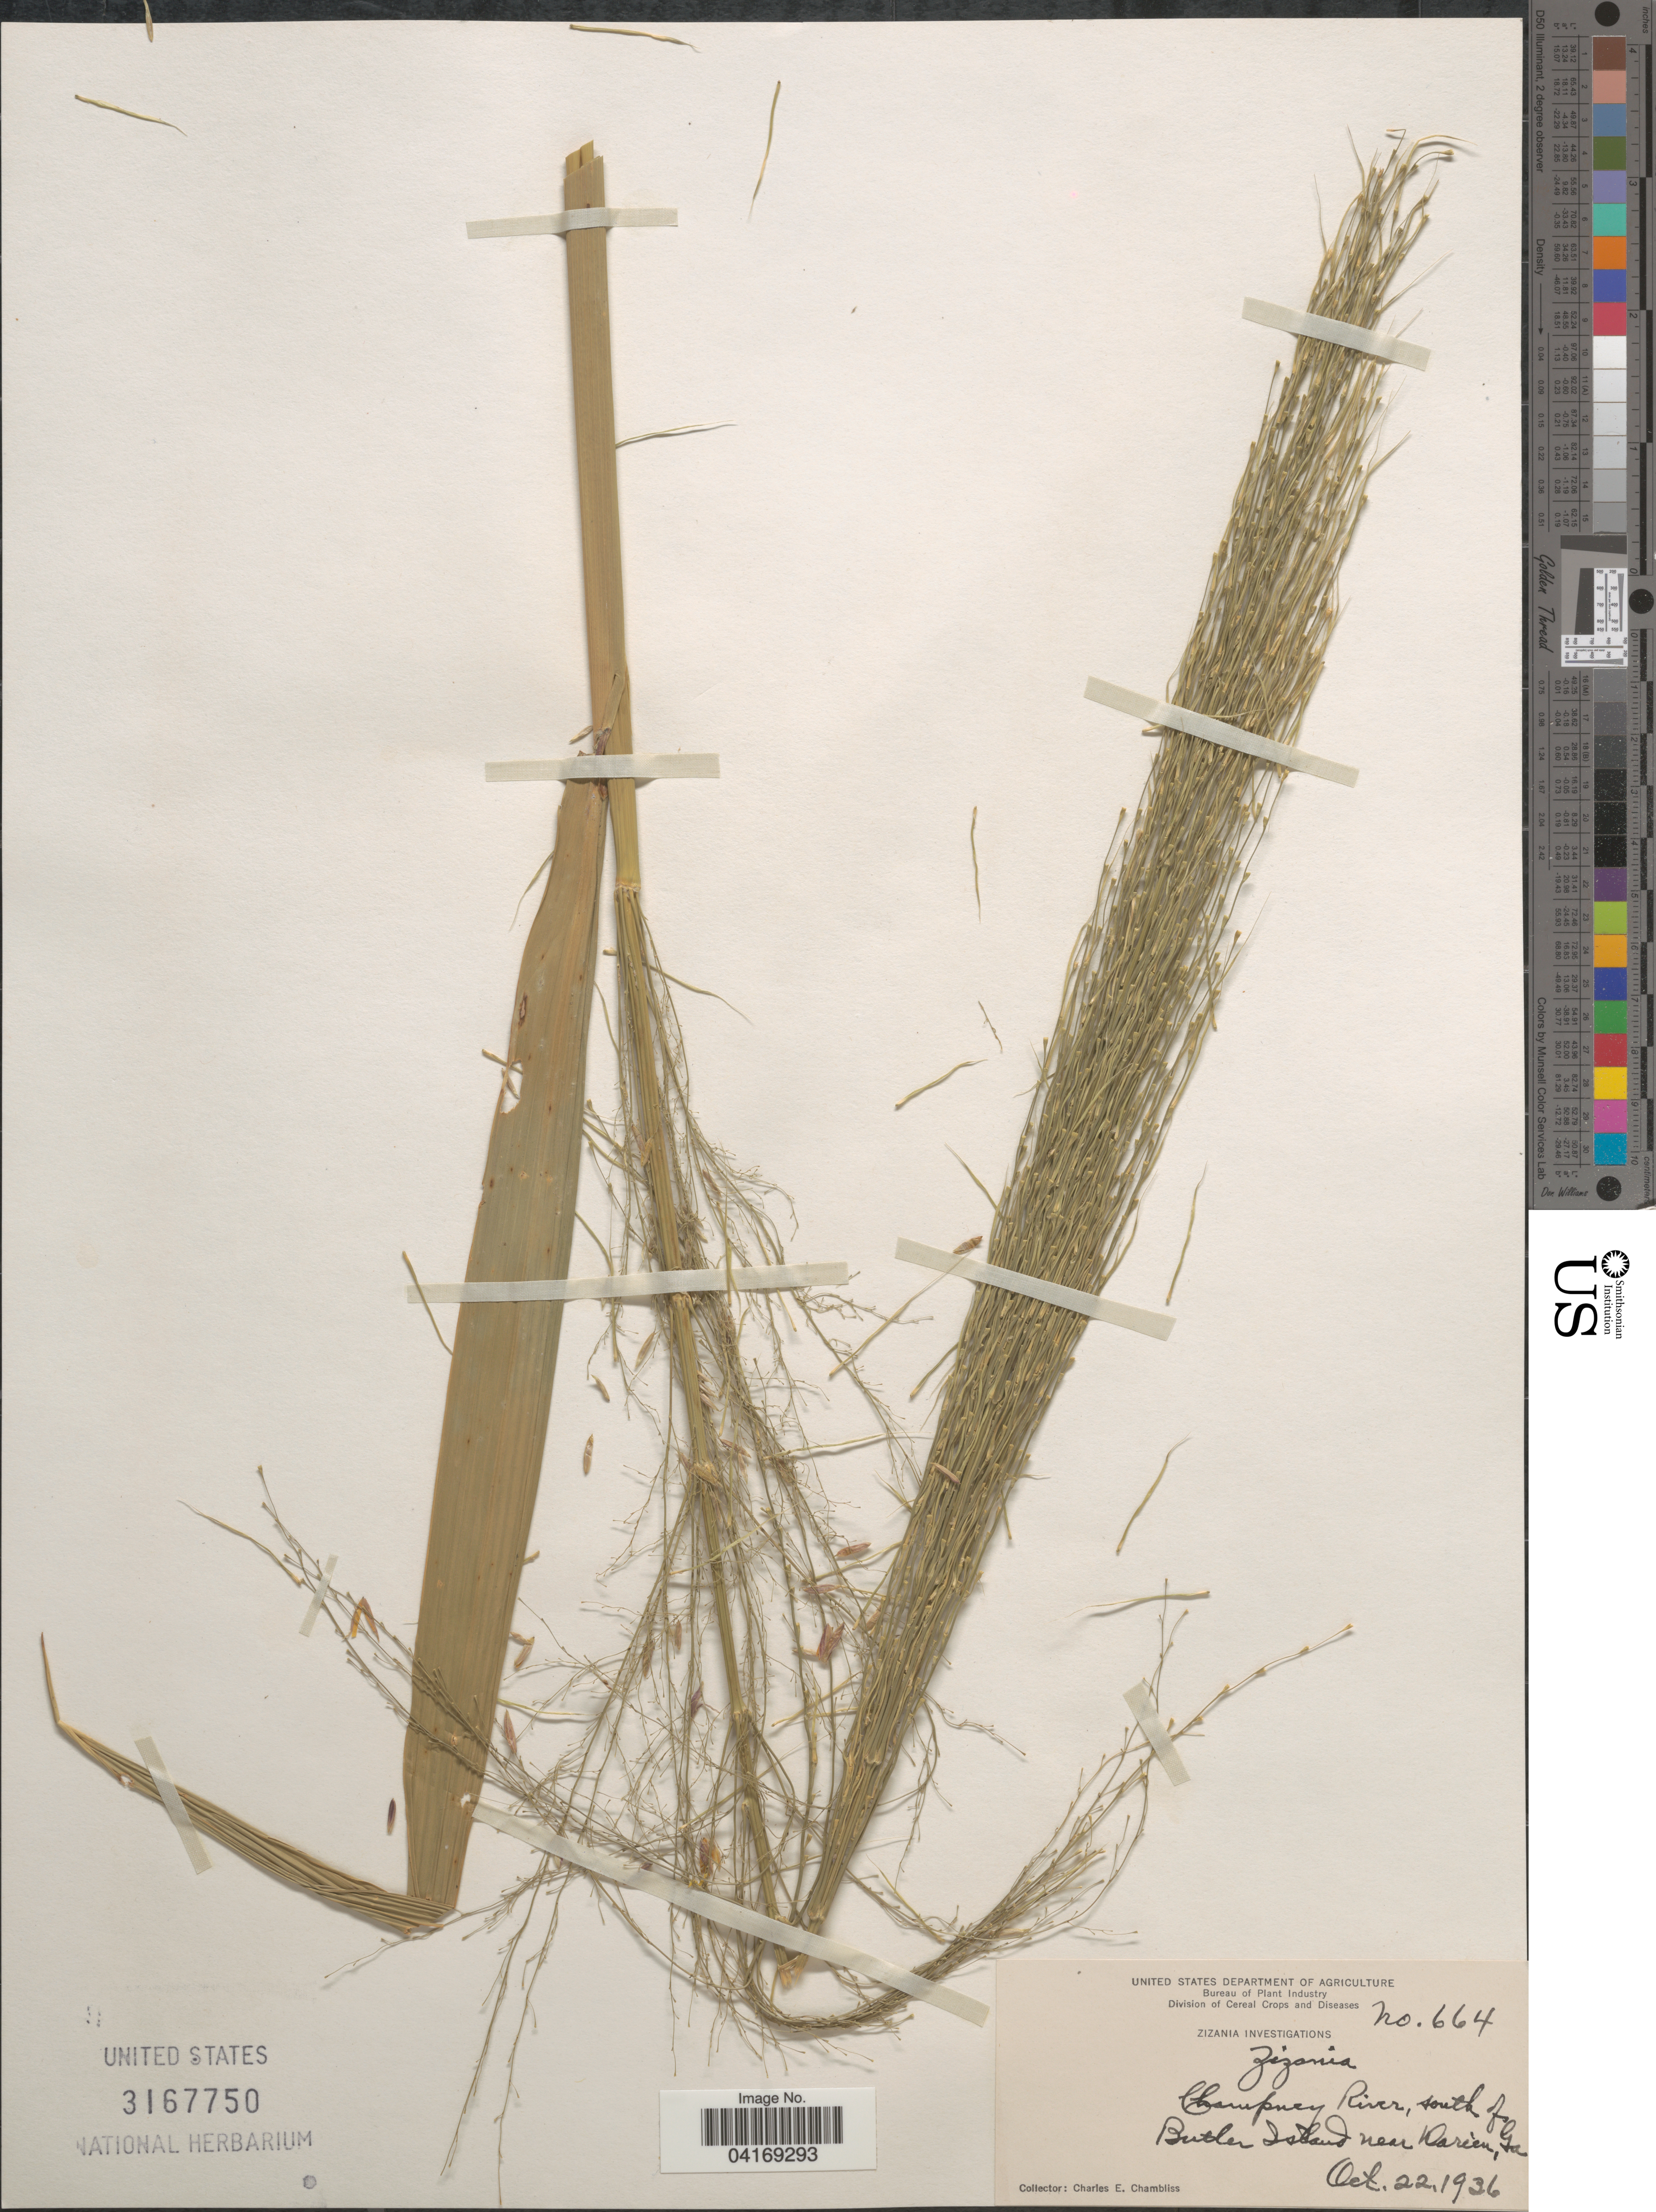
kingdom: Plantae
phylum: Tracheophyta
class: Liliopsida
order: Poales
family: Poaceae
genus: Zizania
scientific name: Zizania sp.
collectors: C. Chambliss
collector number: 664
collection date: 1936-10-22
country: United States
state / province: Georgia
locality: Champney River, south of Butler Island near Darien.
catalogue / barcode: US 3167750